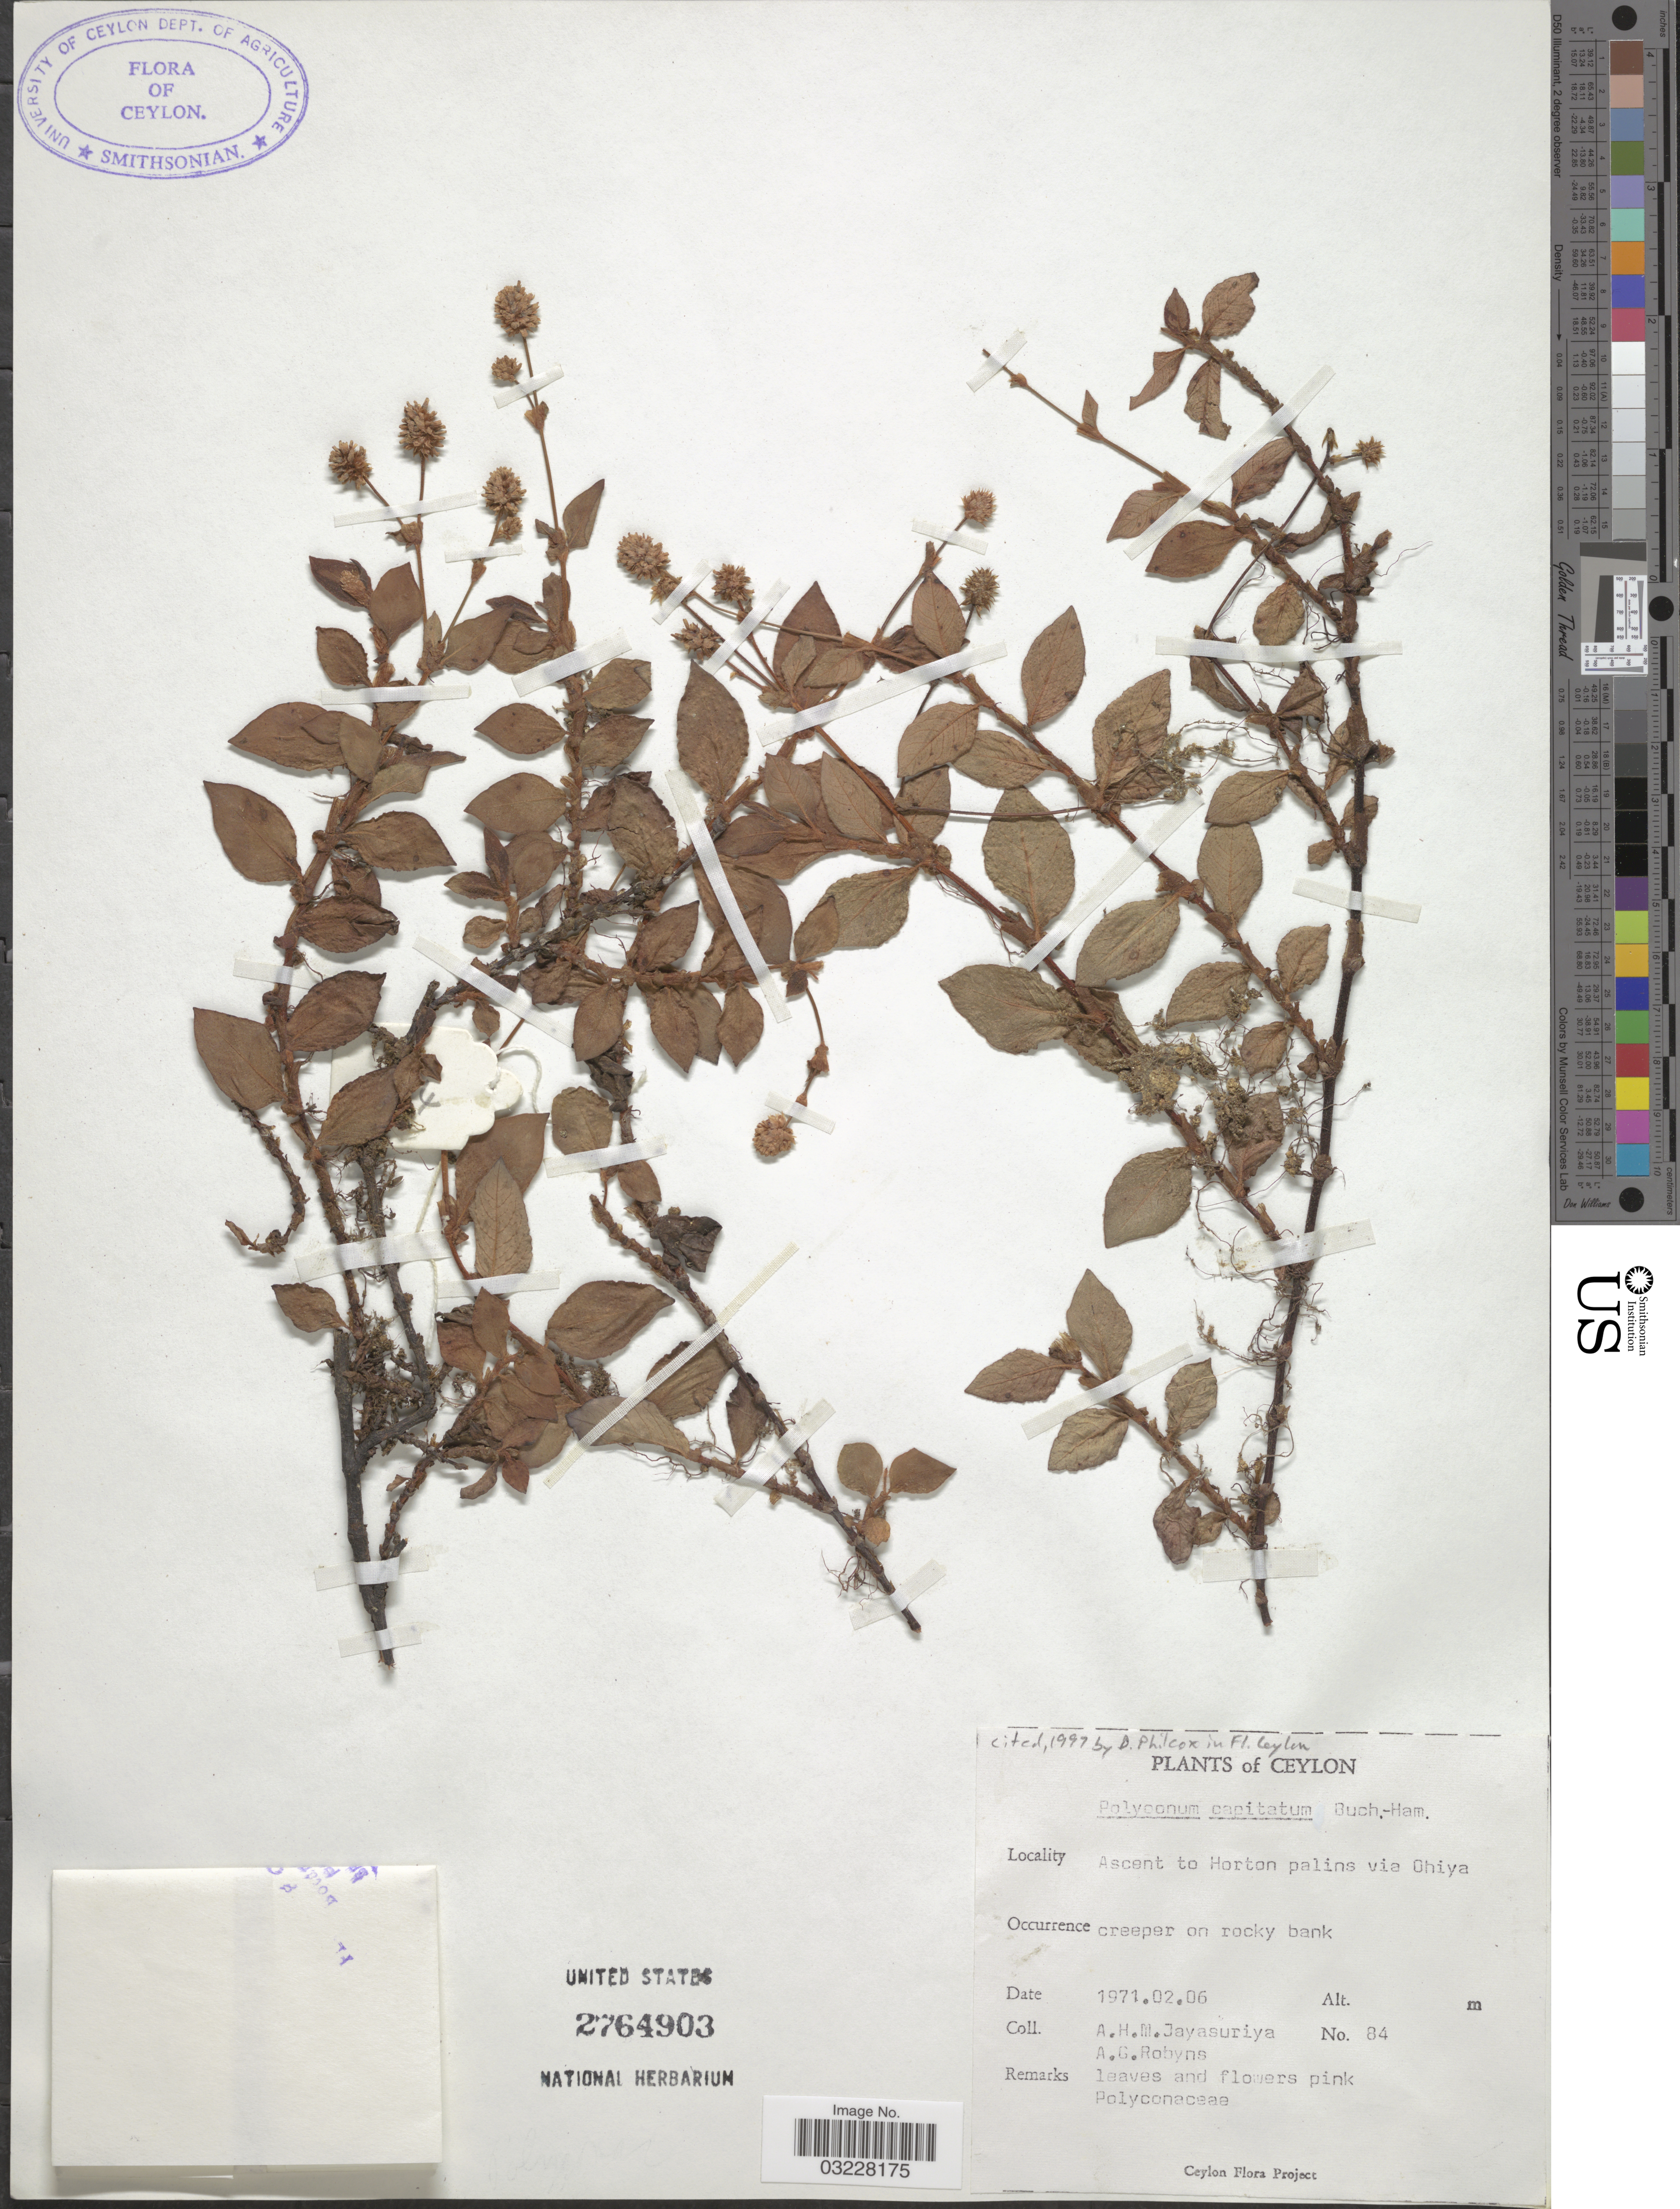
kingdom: Plantae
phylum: Tracheophyta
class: Magnoliopsida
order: Caryophyllales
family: Polygonaceae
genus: Polygonum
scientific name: Polygonum capitatum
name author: Buch.-Ham. ex D. Don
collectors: A. H. Jayasuriya & A. G. Robyns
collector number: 84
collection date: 1971-02-06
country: Sri Lanka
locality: Ceylon. Ascent to Horton plains via Ohiya.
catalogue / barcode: US 2764903